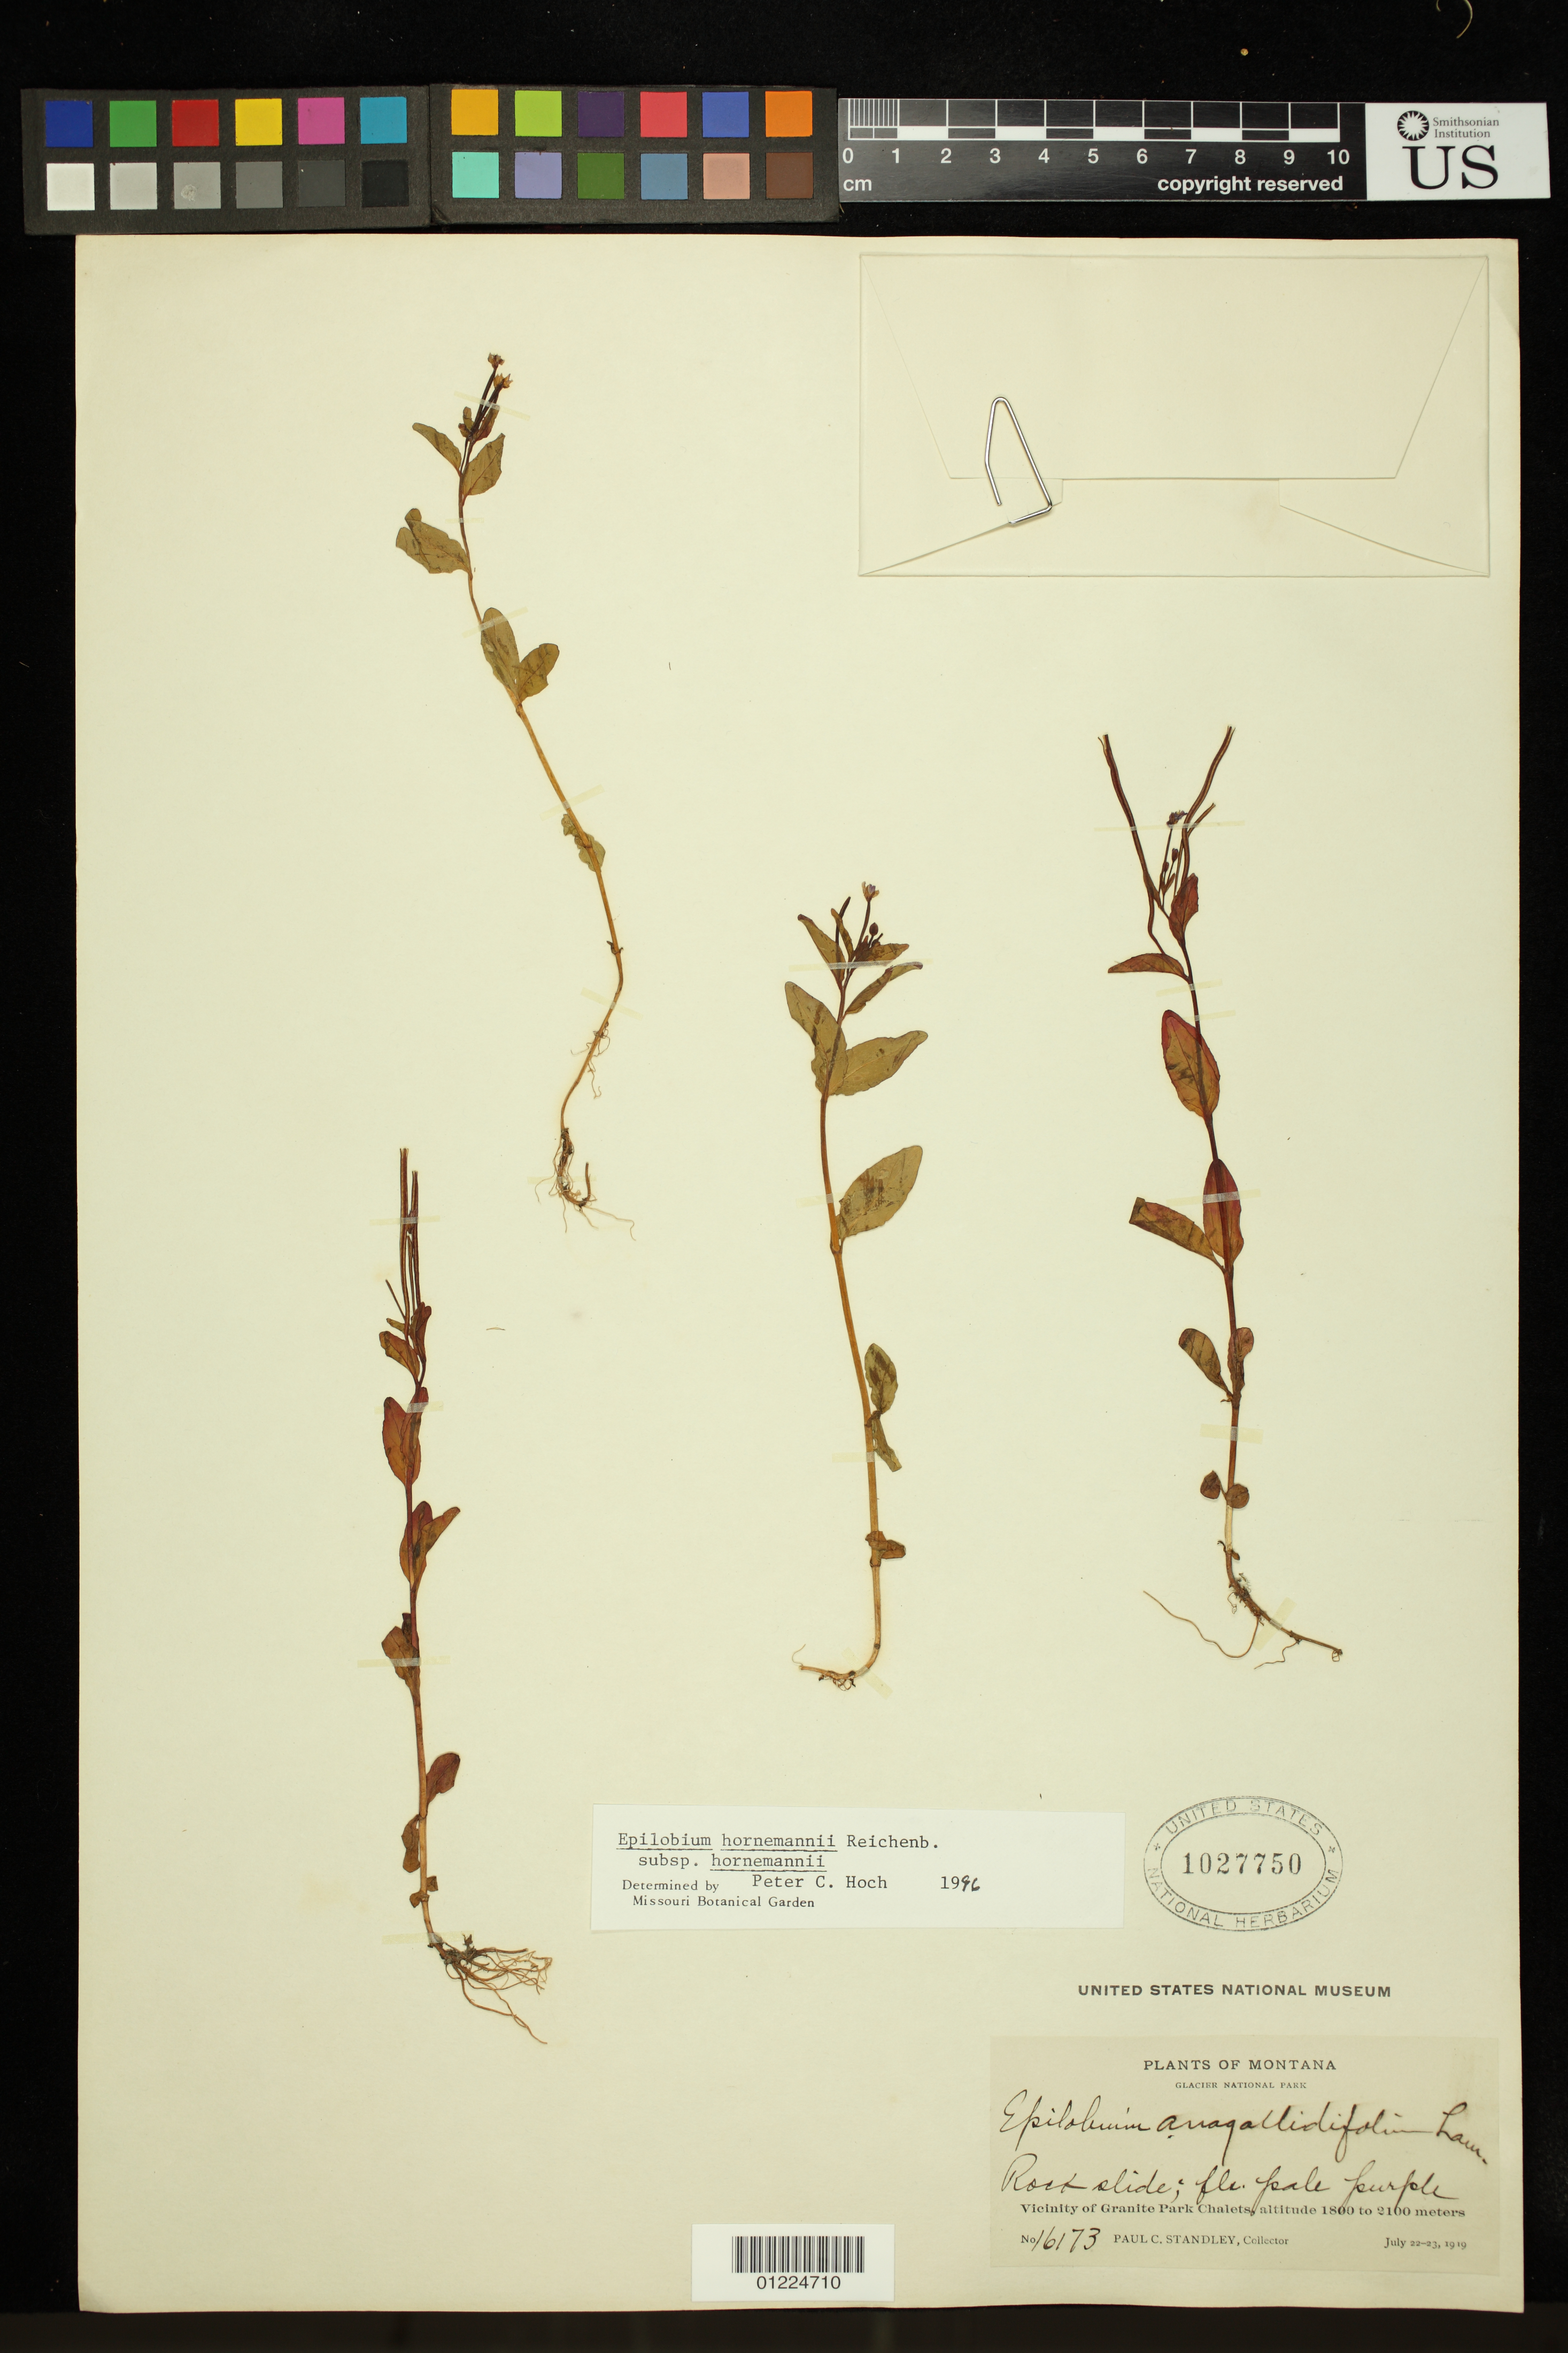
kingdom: Plantae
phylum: Tracheophyta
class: Magnoliopsida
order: Myrtales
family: Onagraceae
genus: Epilobium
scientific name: Epilobium hornemannii subsp. hornemannii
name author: Rchb.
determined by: Hoch, P. C.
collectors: P. C. Standley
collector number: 16173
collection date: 1919-07-22,1919-07-23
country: United States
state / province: Montana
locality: Vicinity of Granite Park Chalets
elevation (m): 1800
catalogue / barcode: US 1027750